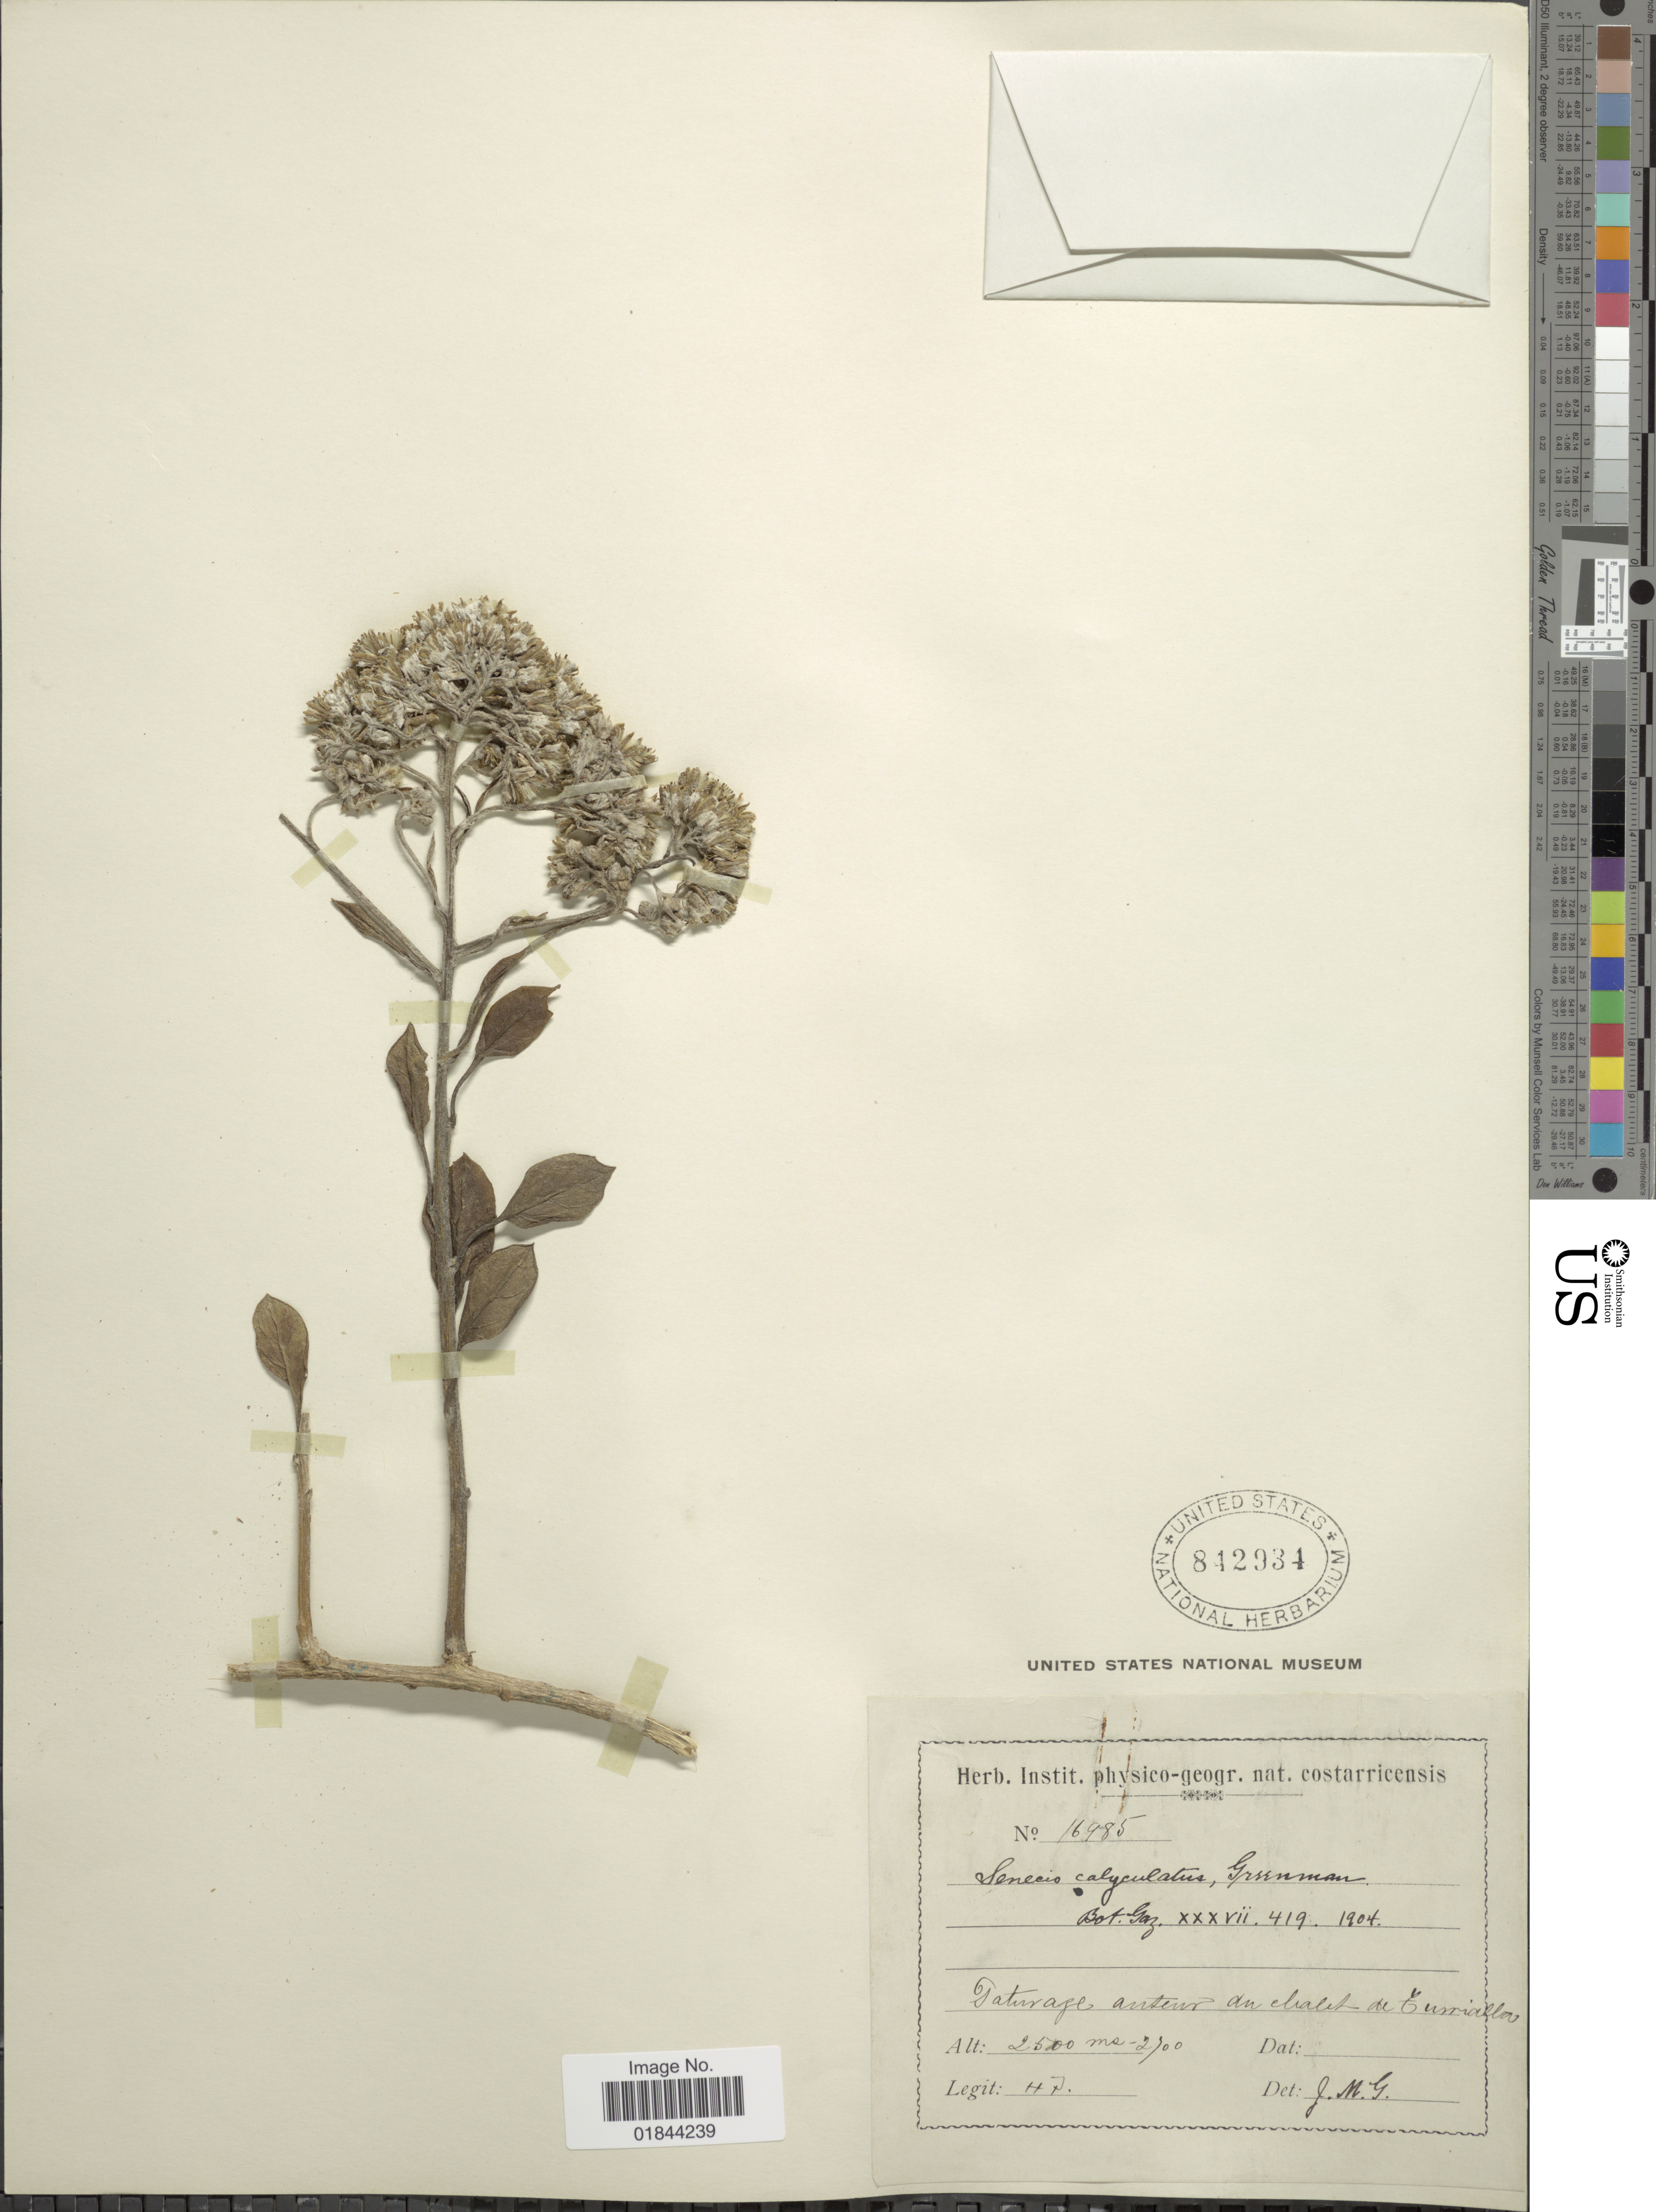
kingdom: Plantae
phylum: Tracheophyta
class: Magnoliopsida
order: Asterales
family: Asteraceae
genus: Pentacalia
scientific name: Pentacalia calyculata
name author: (Greenm.) H. Rob. & Cuatrec.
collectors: H. P.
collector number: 16985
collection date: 1904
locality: Taturage auteur au chalet de Turrialba [interpreted]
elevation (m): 2500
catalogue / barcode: US 842934